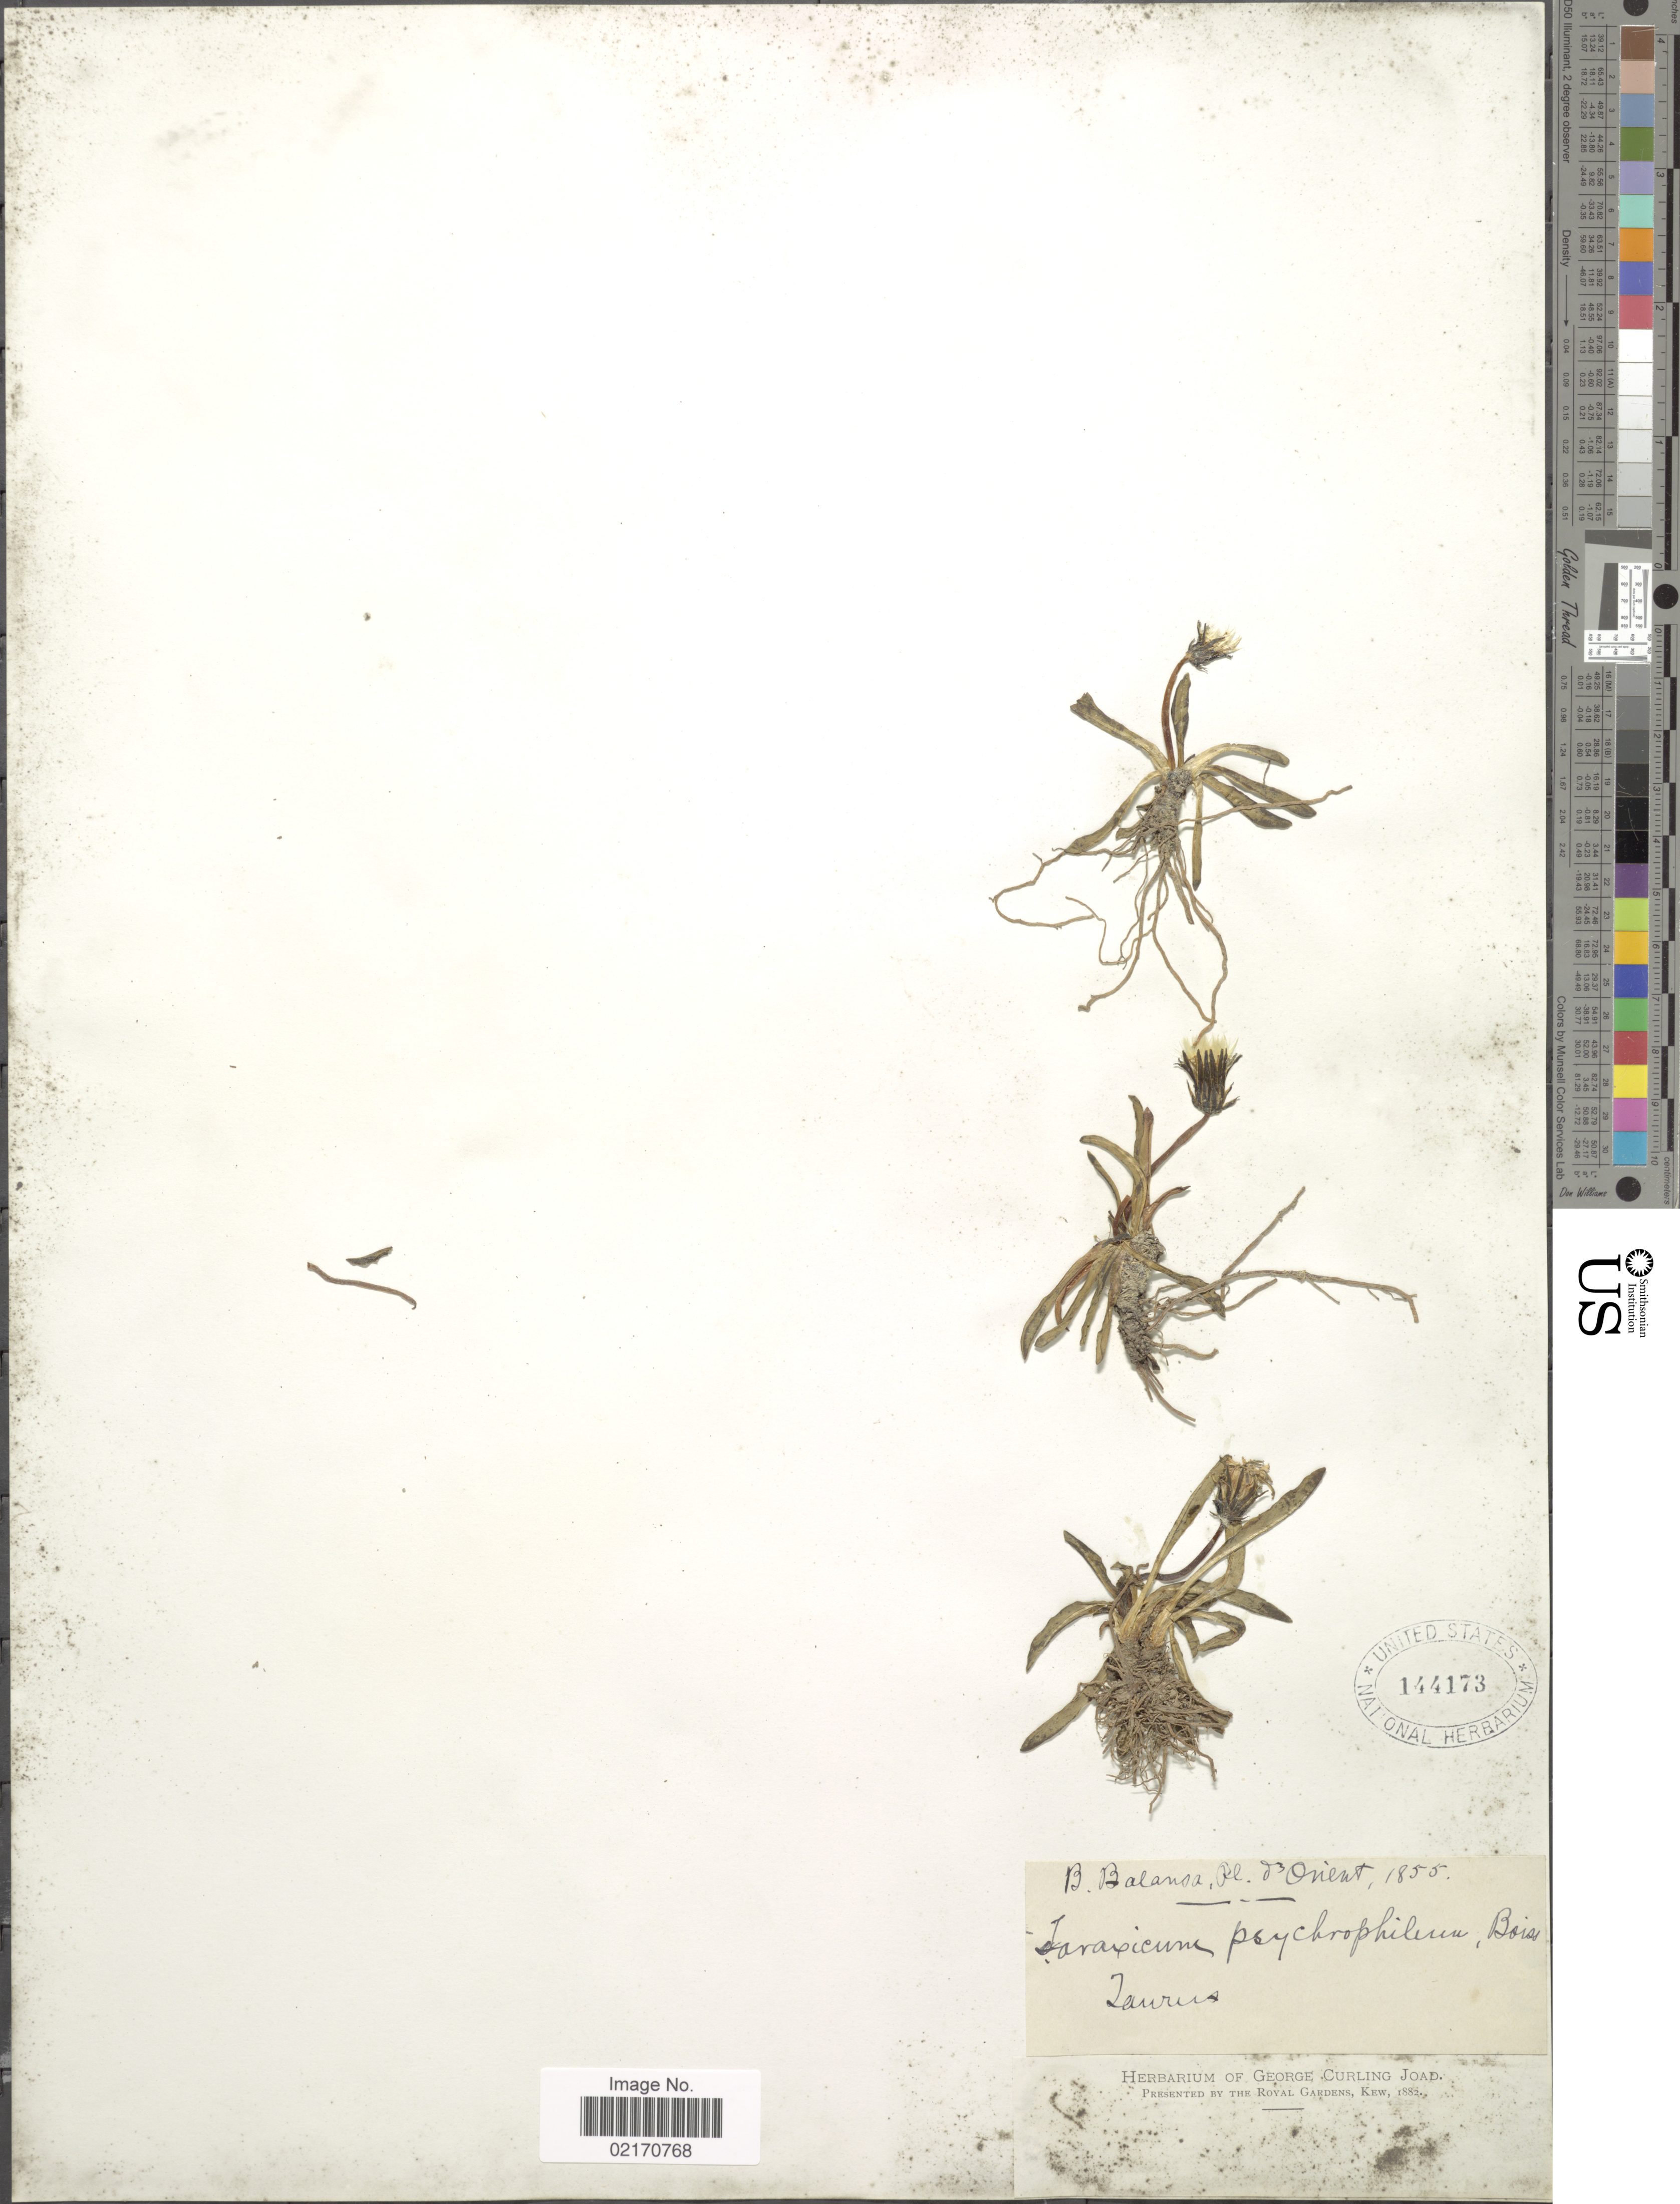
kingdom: Plantae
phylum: Tracheophyta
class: Magnoliopsida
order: Asterales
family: Asteraceae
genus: Taraxacum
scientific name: Taraxacum stevenii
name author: (Spreng.) DC.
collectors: B. Balansa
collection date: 1855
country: Turkey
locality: D'Orient, Taurus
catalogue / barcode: US 144173